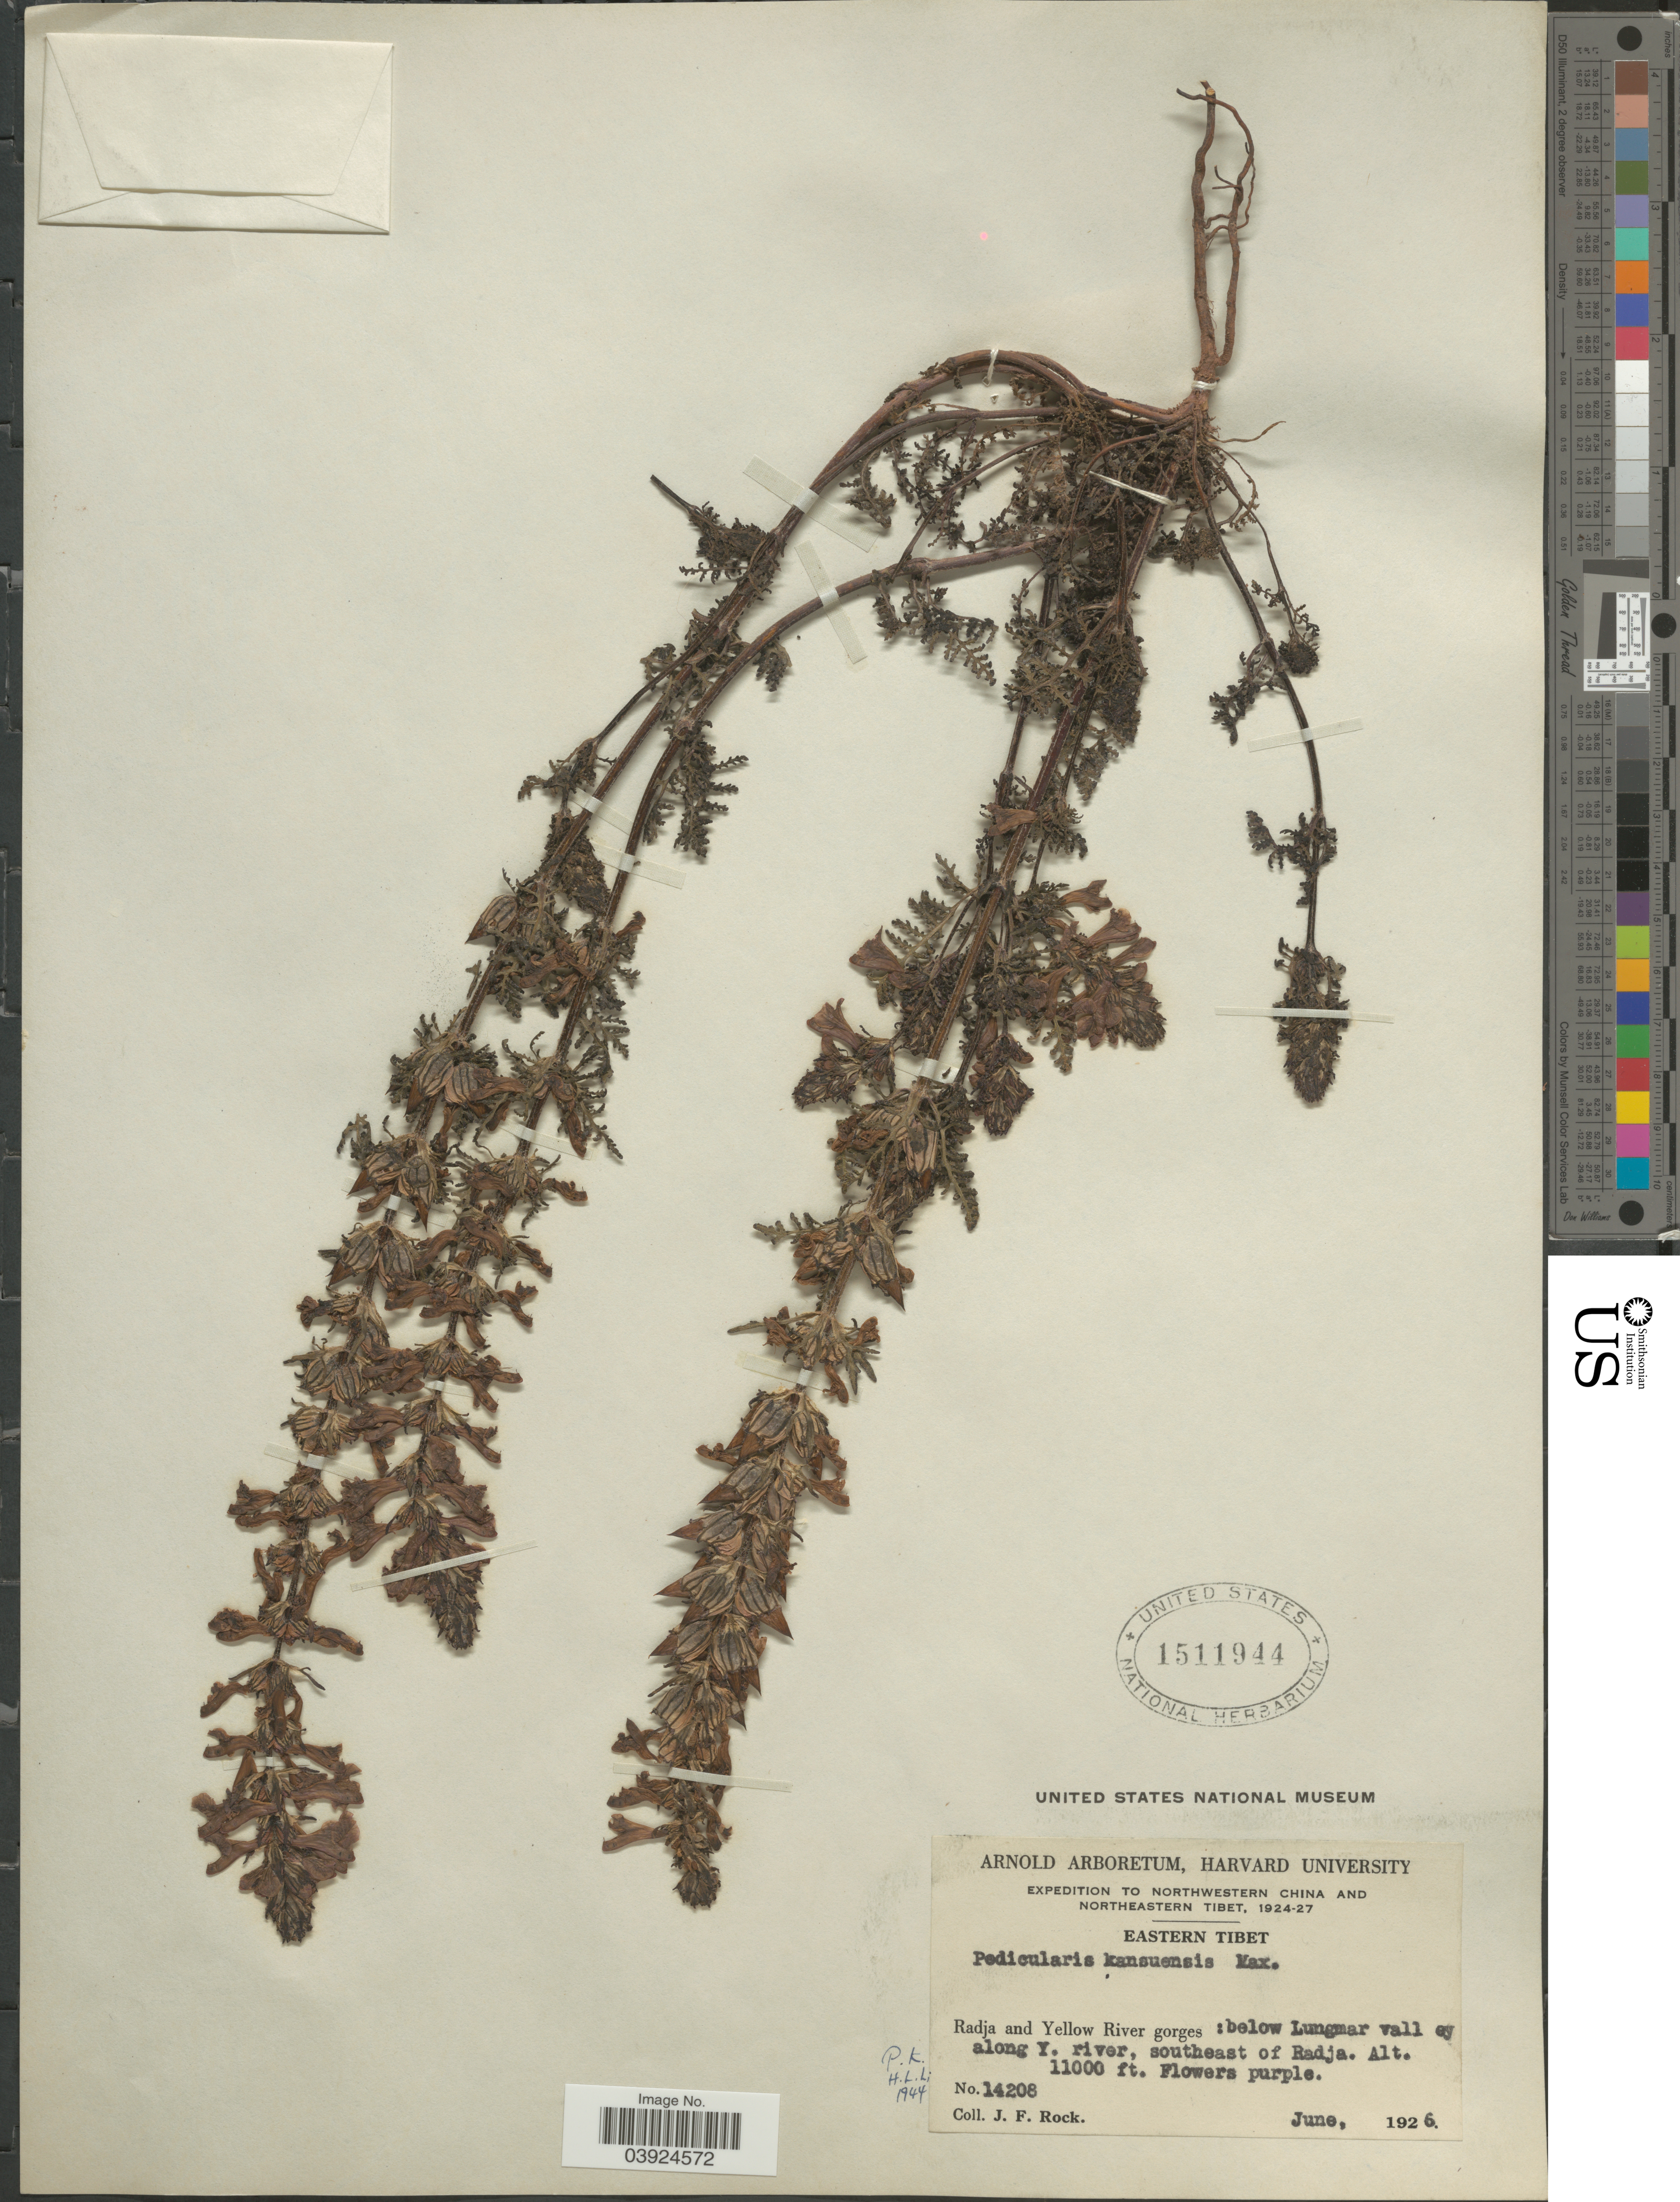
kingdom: Plantae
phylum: Tracheophyta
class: Magnoliopsida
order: Lamiales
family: Orobanchaceae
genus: Pedicularis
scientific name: Pedicularis kansuensis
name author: Maxim.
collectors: J. Rock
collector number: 14208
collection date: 1926-06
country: China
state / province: Xizang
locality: Northwestern China and Northeastern Tibet. Eastern Tibet. Radja and Yellow River gorges: below Lungmar valley along Y. river, southeast of Radja.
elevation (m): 3353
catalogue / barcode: US 1511944